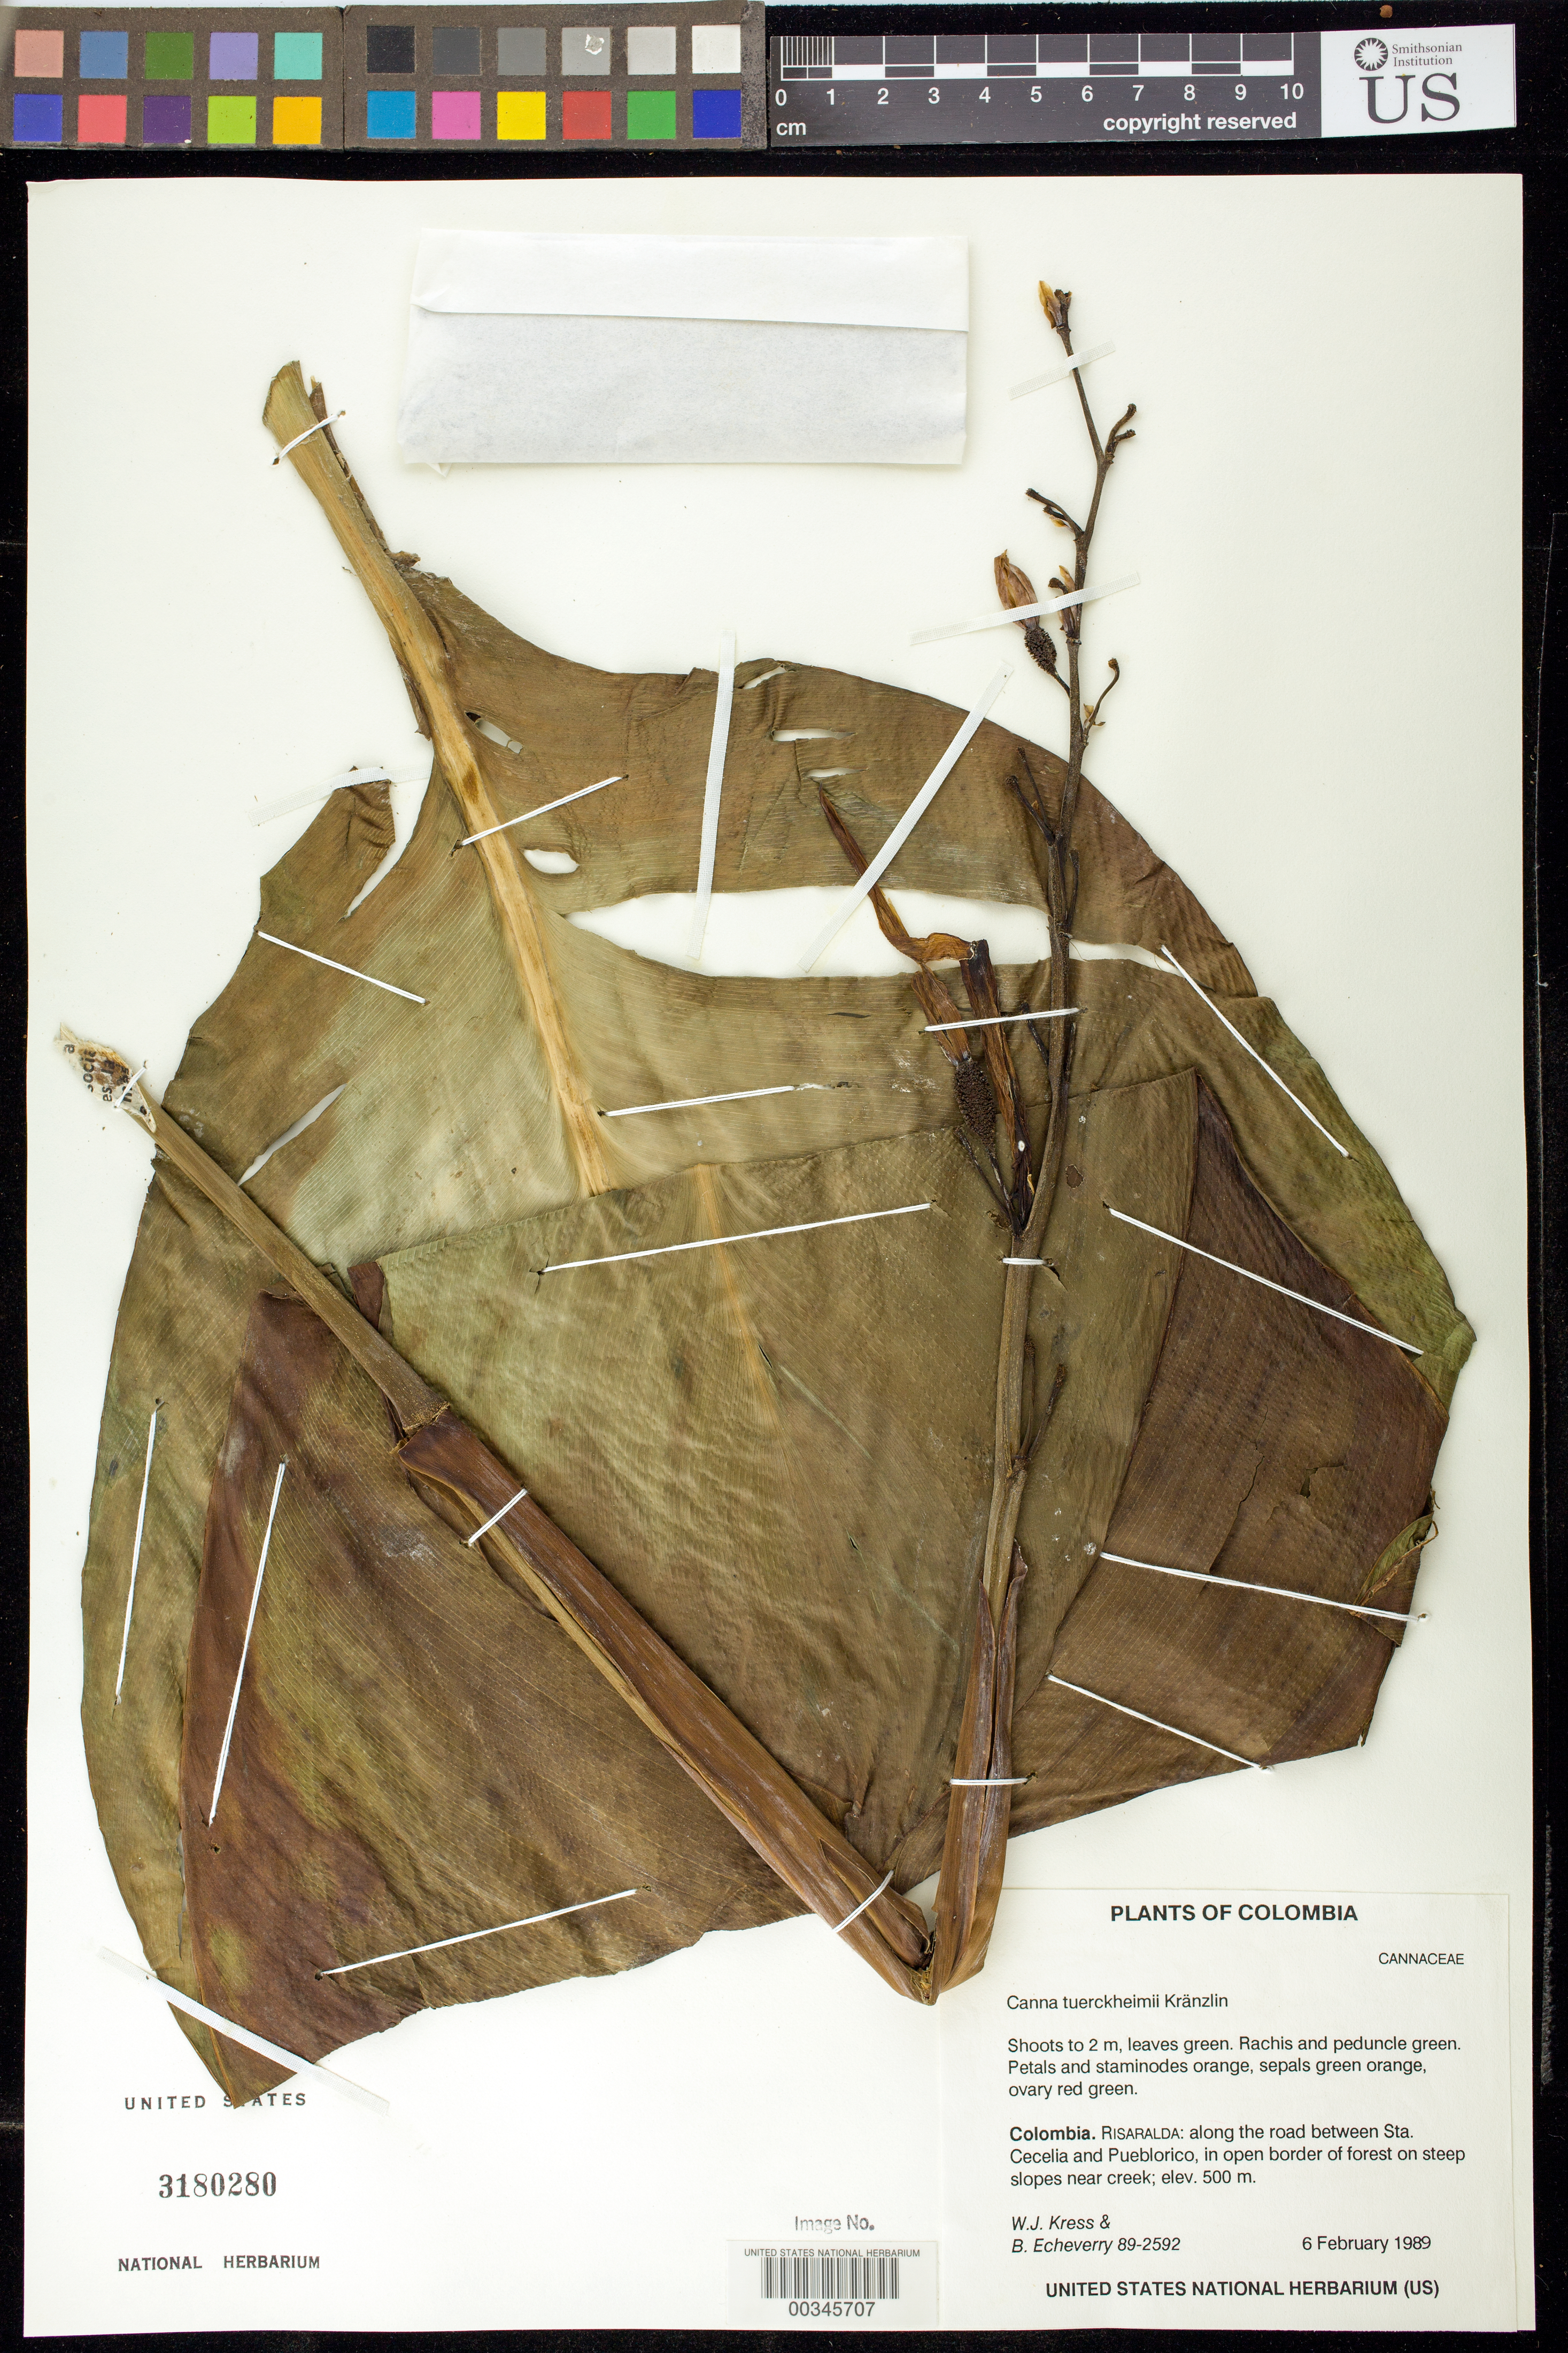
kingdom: Plantae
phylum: Tracheophyta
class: Liliopsida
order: Zingiberales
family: Cannaceae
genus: Canna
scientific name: Canna tuerckheimii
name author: Kraenzl. in Engl.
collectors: W. J. Kress & B. Echeverry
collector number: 89-2592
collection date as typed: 06 Feb 1989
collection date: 1989-02-06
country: Colombia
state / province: Risaralda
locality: Along road between Sta. Cecellia and Pueblo Rico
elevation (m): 500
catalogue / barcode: US 3180280